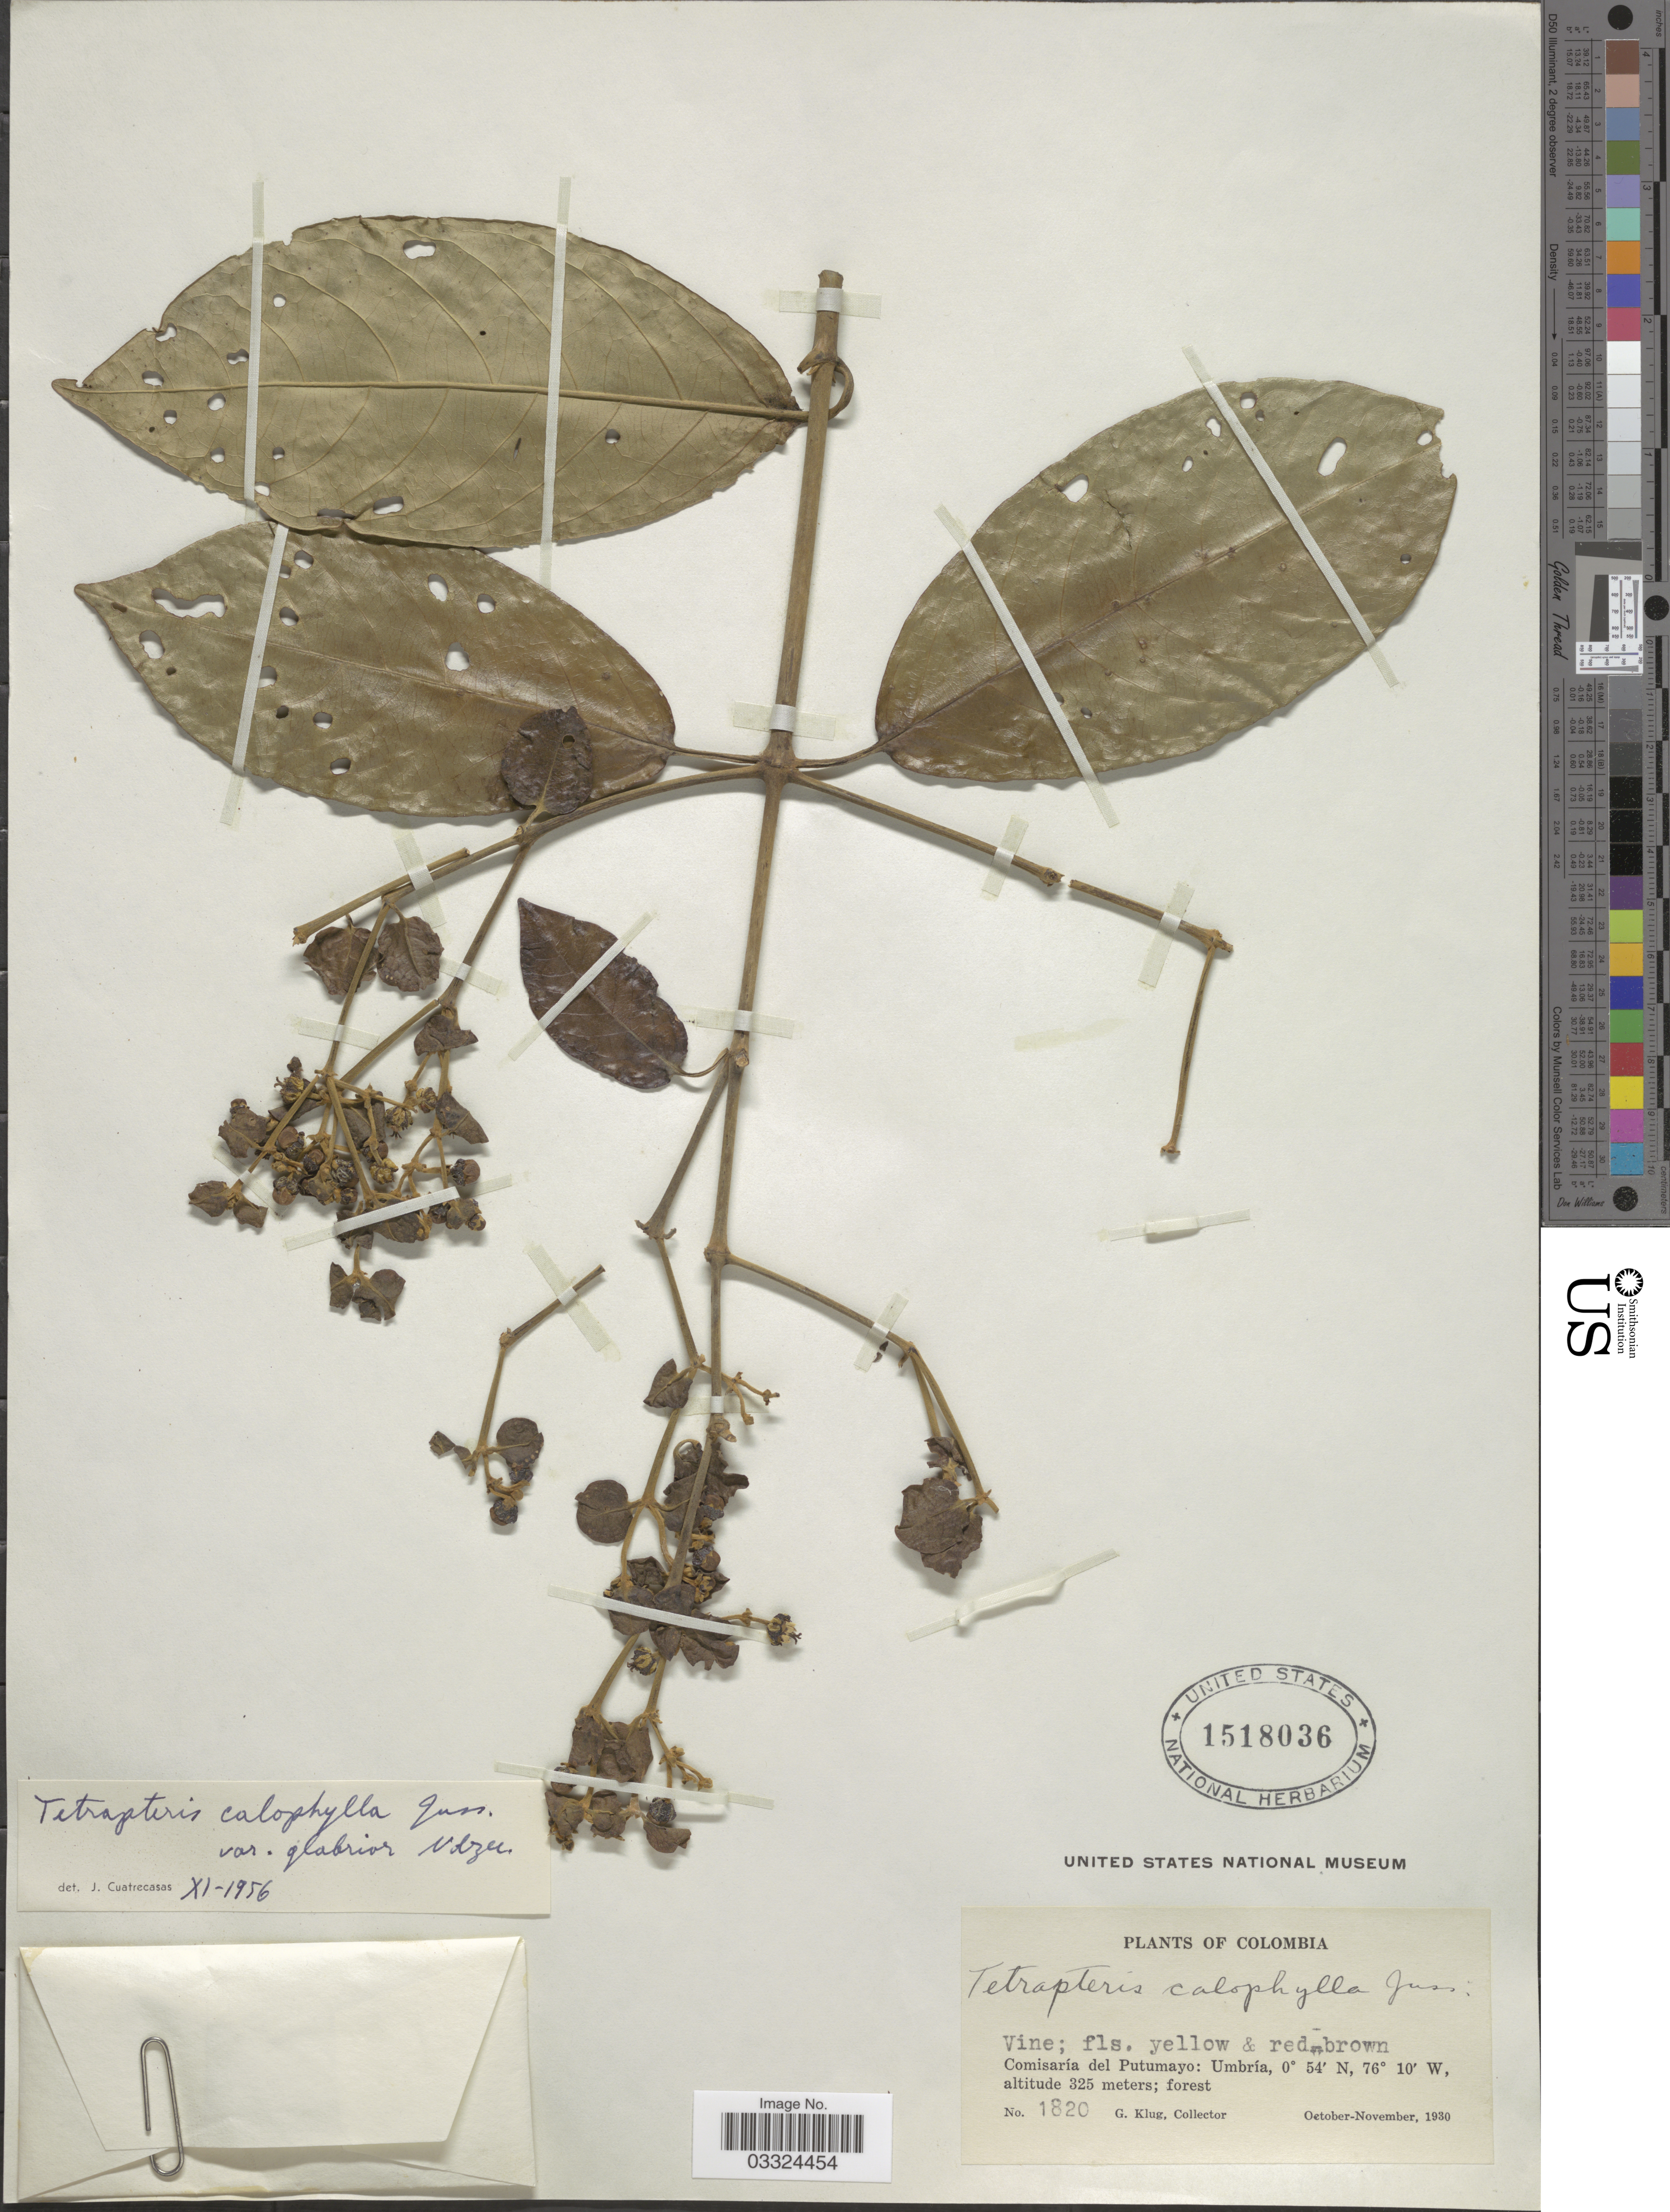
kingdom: Plantae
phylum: Tracheophyta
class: Magnoliopsida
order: Malpighiales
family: Malpighiaceae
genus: Tetrapterys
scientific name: Tetrapterys calophylla var. glabrifolia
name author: Griseb.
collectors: G. Klug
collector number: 1820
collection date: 1930-10/1930-11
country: Colombia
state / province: Putumayo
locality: Comisaría del Putumayo: Umbría.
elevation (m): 325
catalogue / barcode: US 1518036